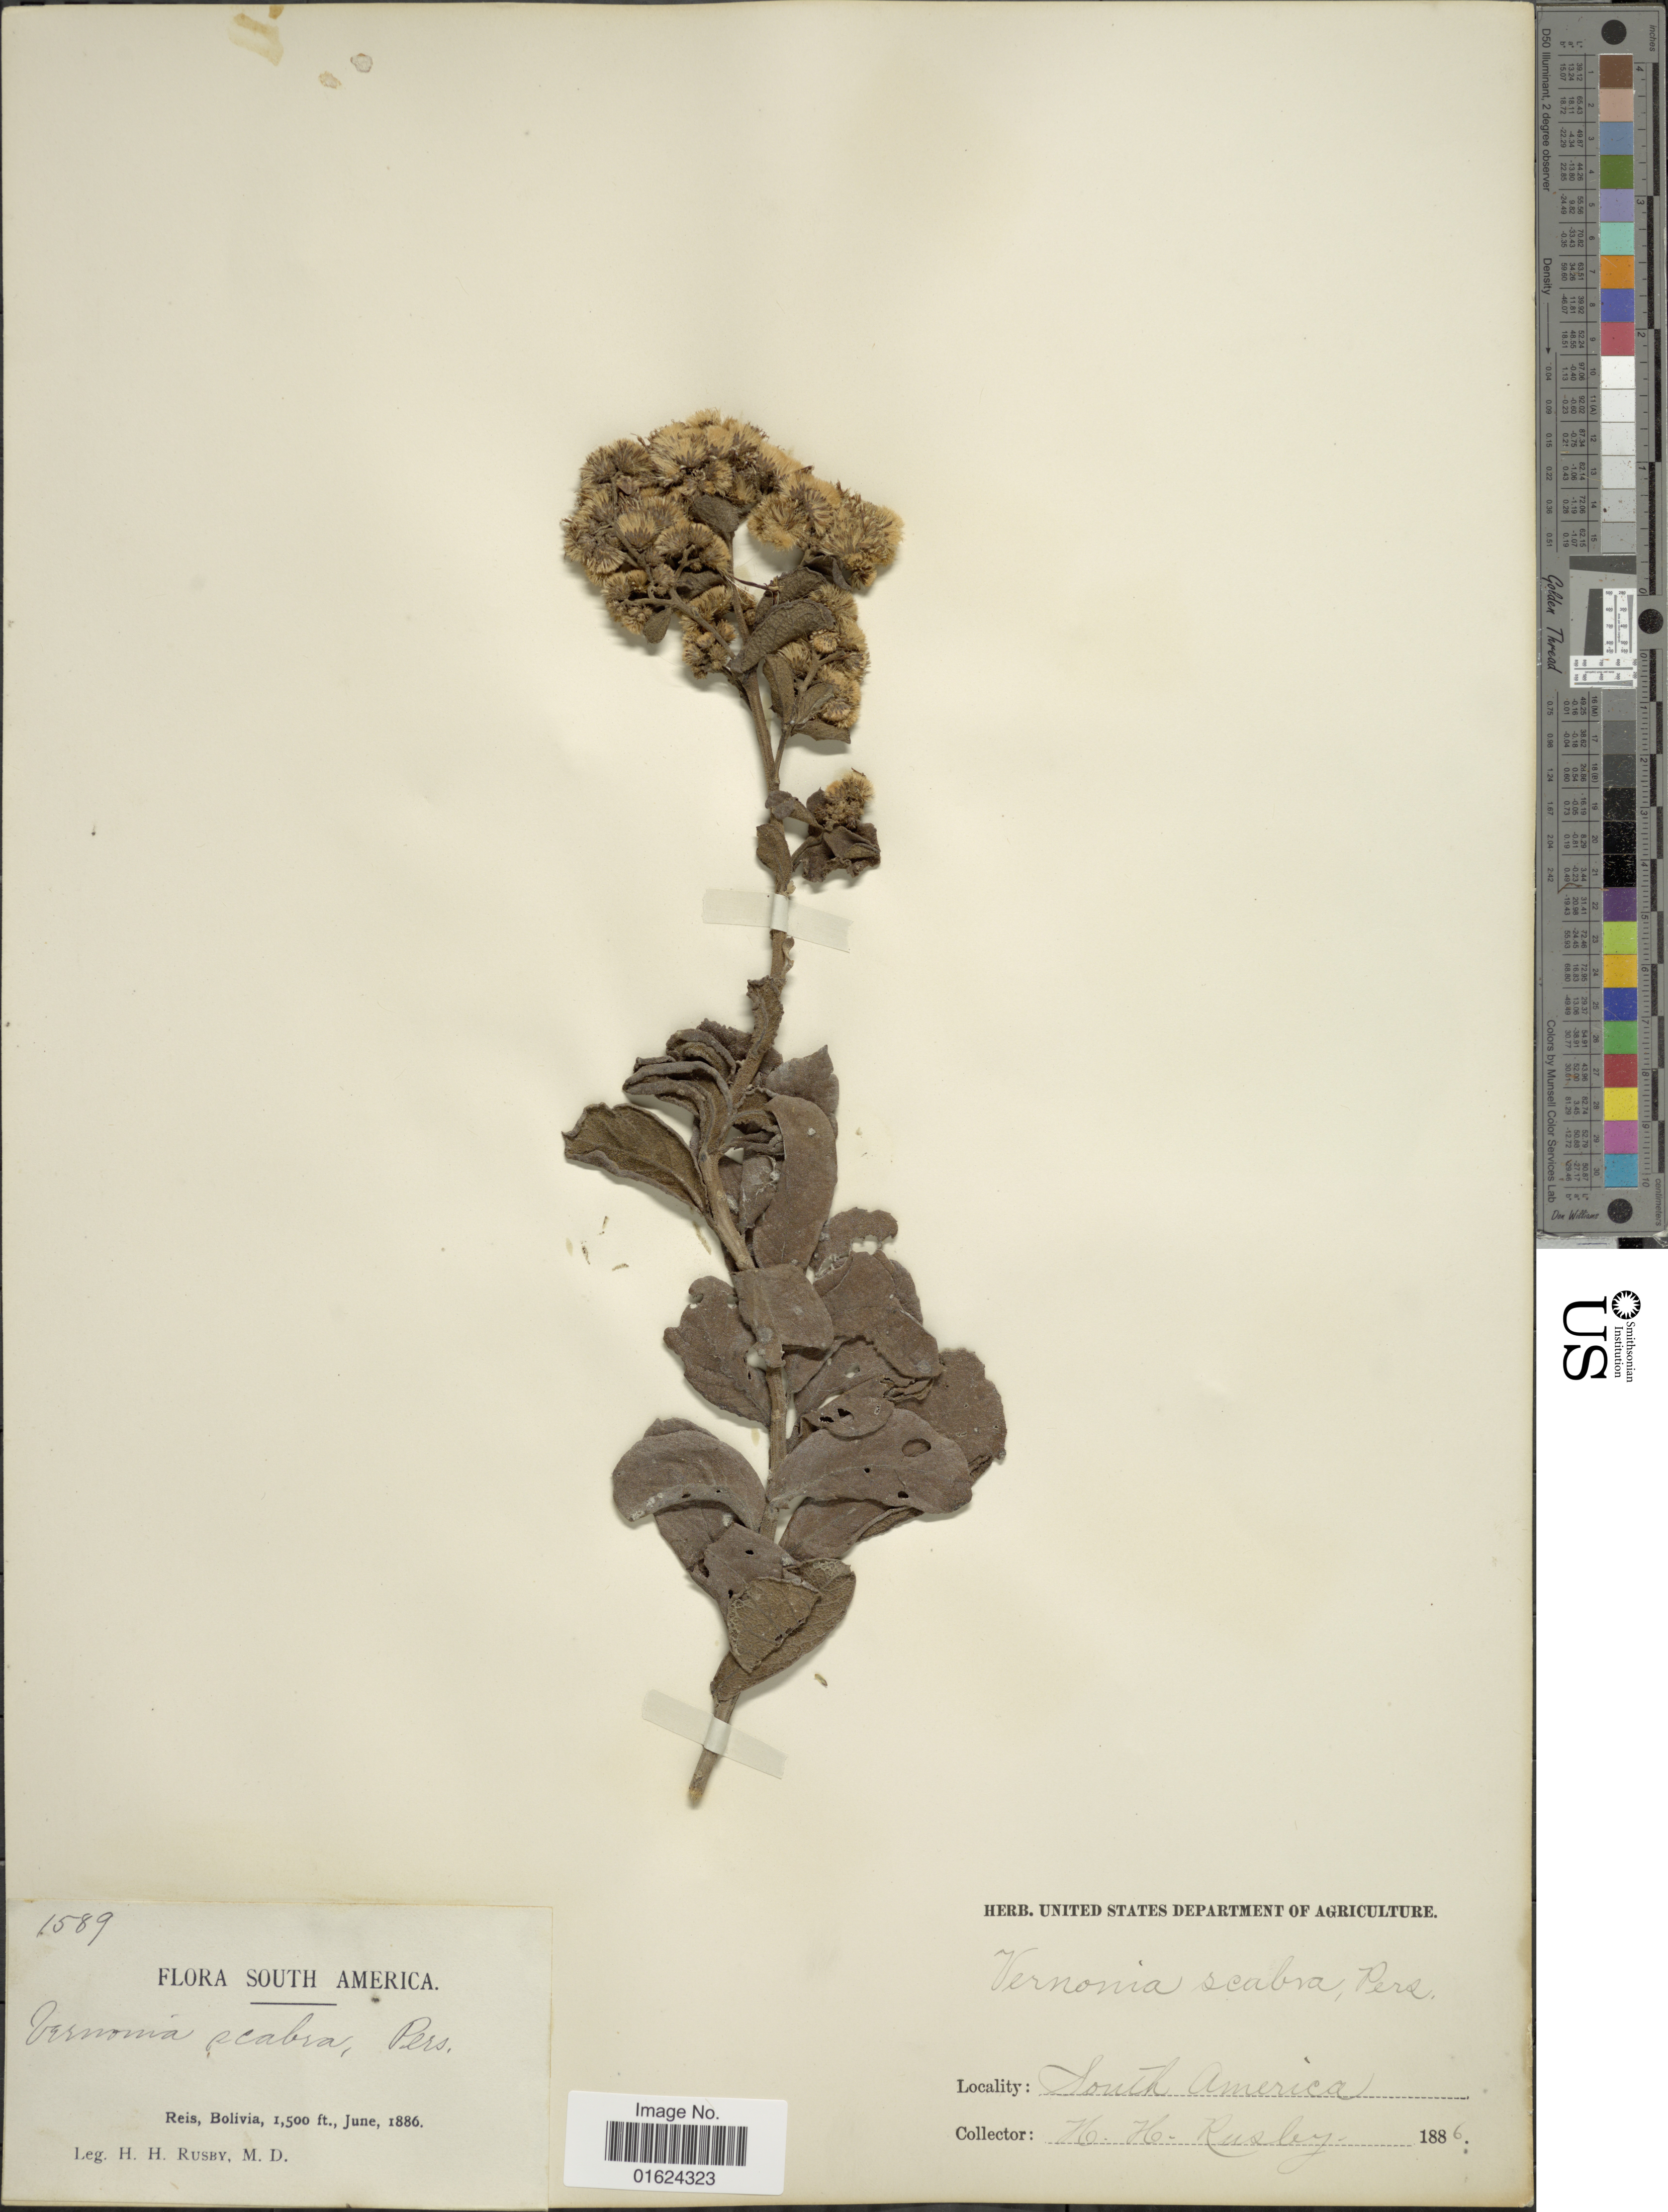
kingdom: Plantae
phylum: Tracheophyta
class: Magnoliopsida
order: Asterales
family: Asteraceae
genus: Vernonia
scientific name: Vernonia brasiliana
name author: (L.) Druce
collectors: H. H. Rusby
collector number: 1589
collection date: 1886-06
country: Bolivia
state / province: Pando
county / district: Nicolas Suarez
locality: Reis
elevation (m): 457